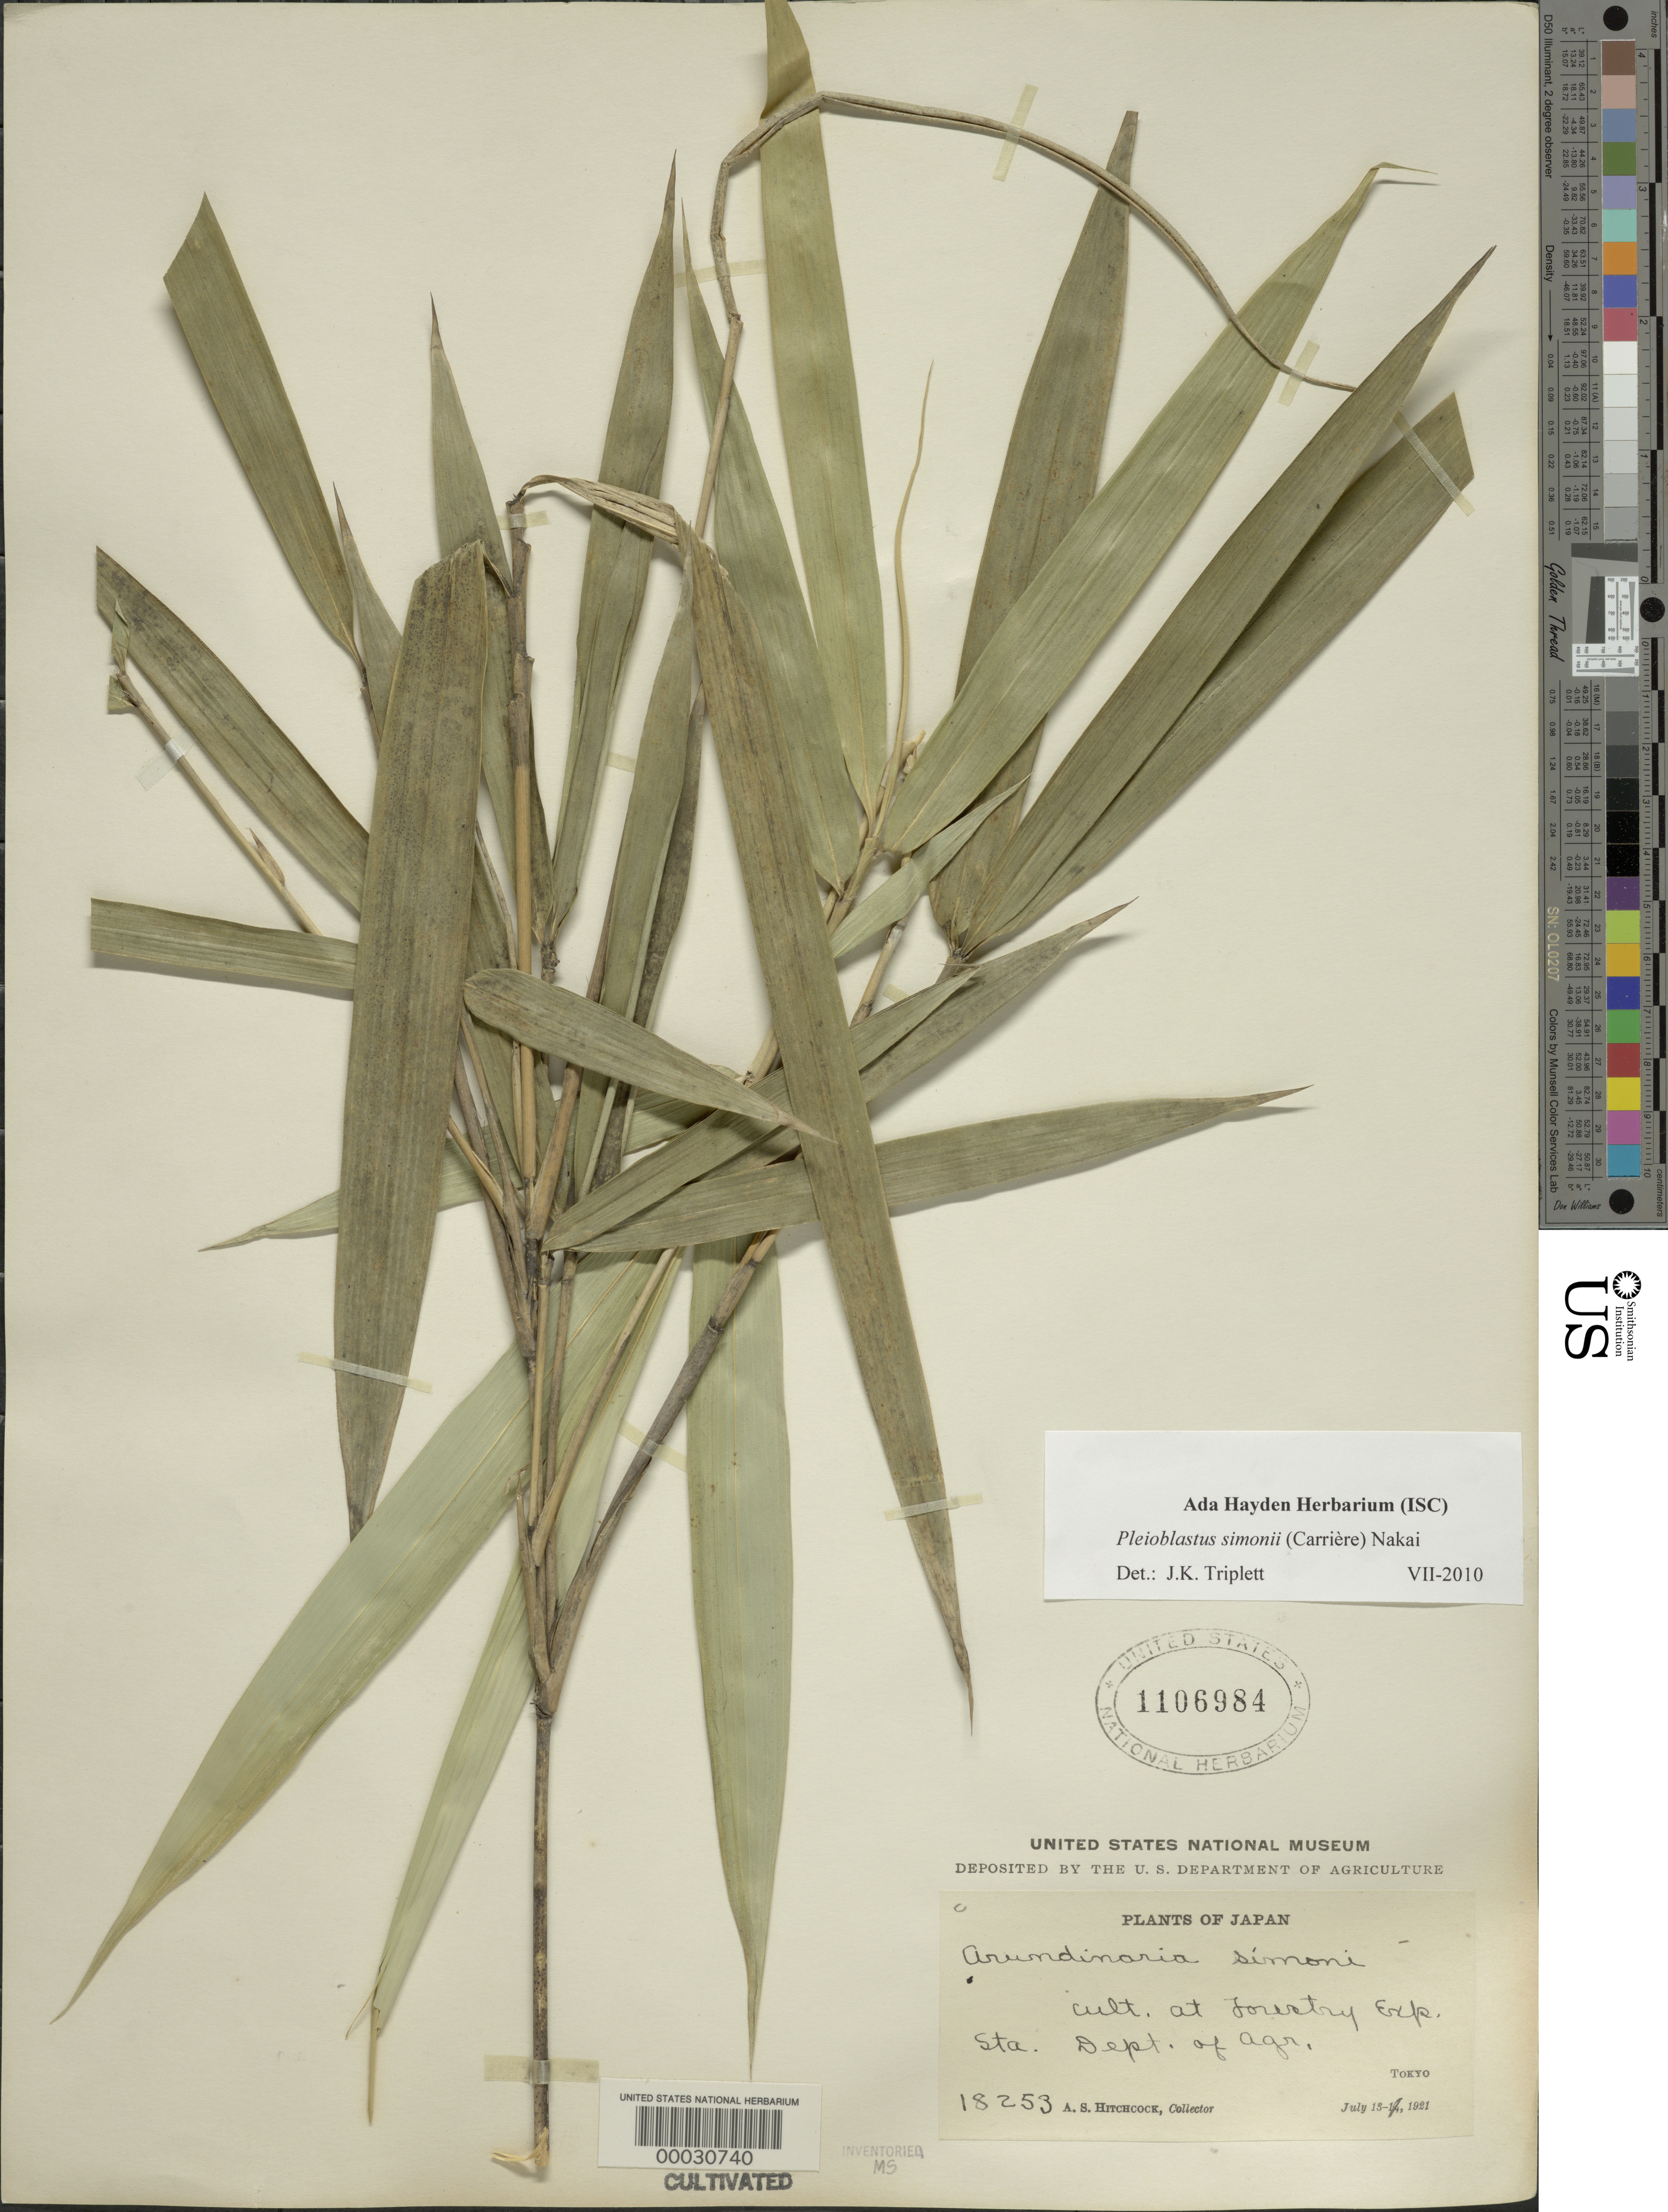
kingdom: Plantae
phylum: Tracheophyta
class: Liliopsida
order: Poales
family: Poaceae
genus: Pleioblastus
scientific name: Pleioblastus simonii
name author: (Carrière) Nakai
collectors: A. S. Hitchcock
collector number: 18253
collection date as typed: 13 Jul 1921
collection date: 1921-07-13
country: Japan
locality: Forest experimental station-tokyo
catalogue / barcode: US 1106984